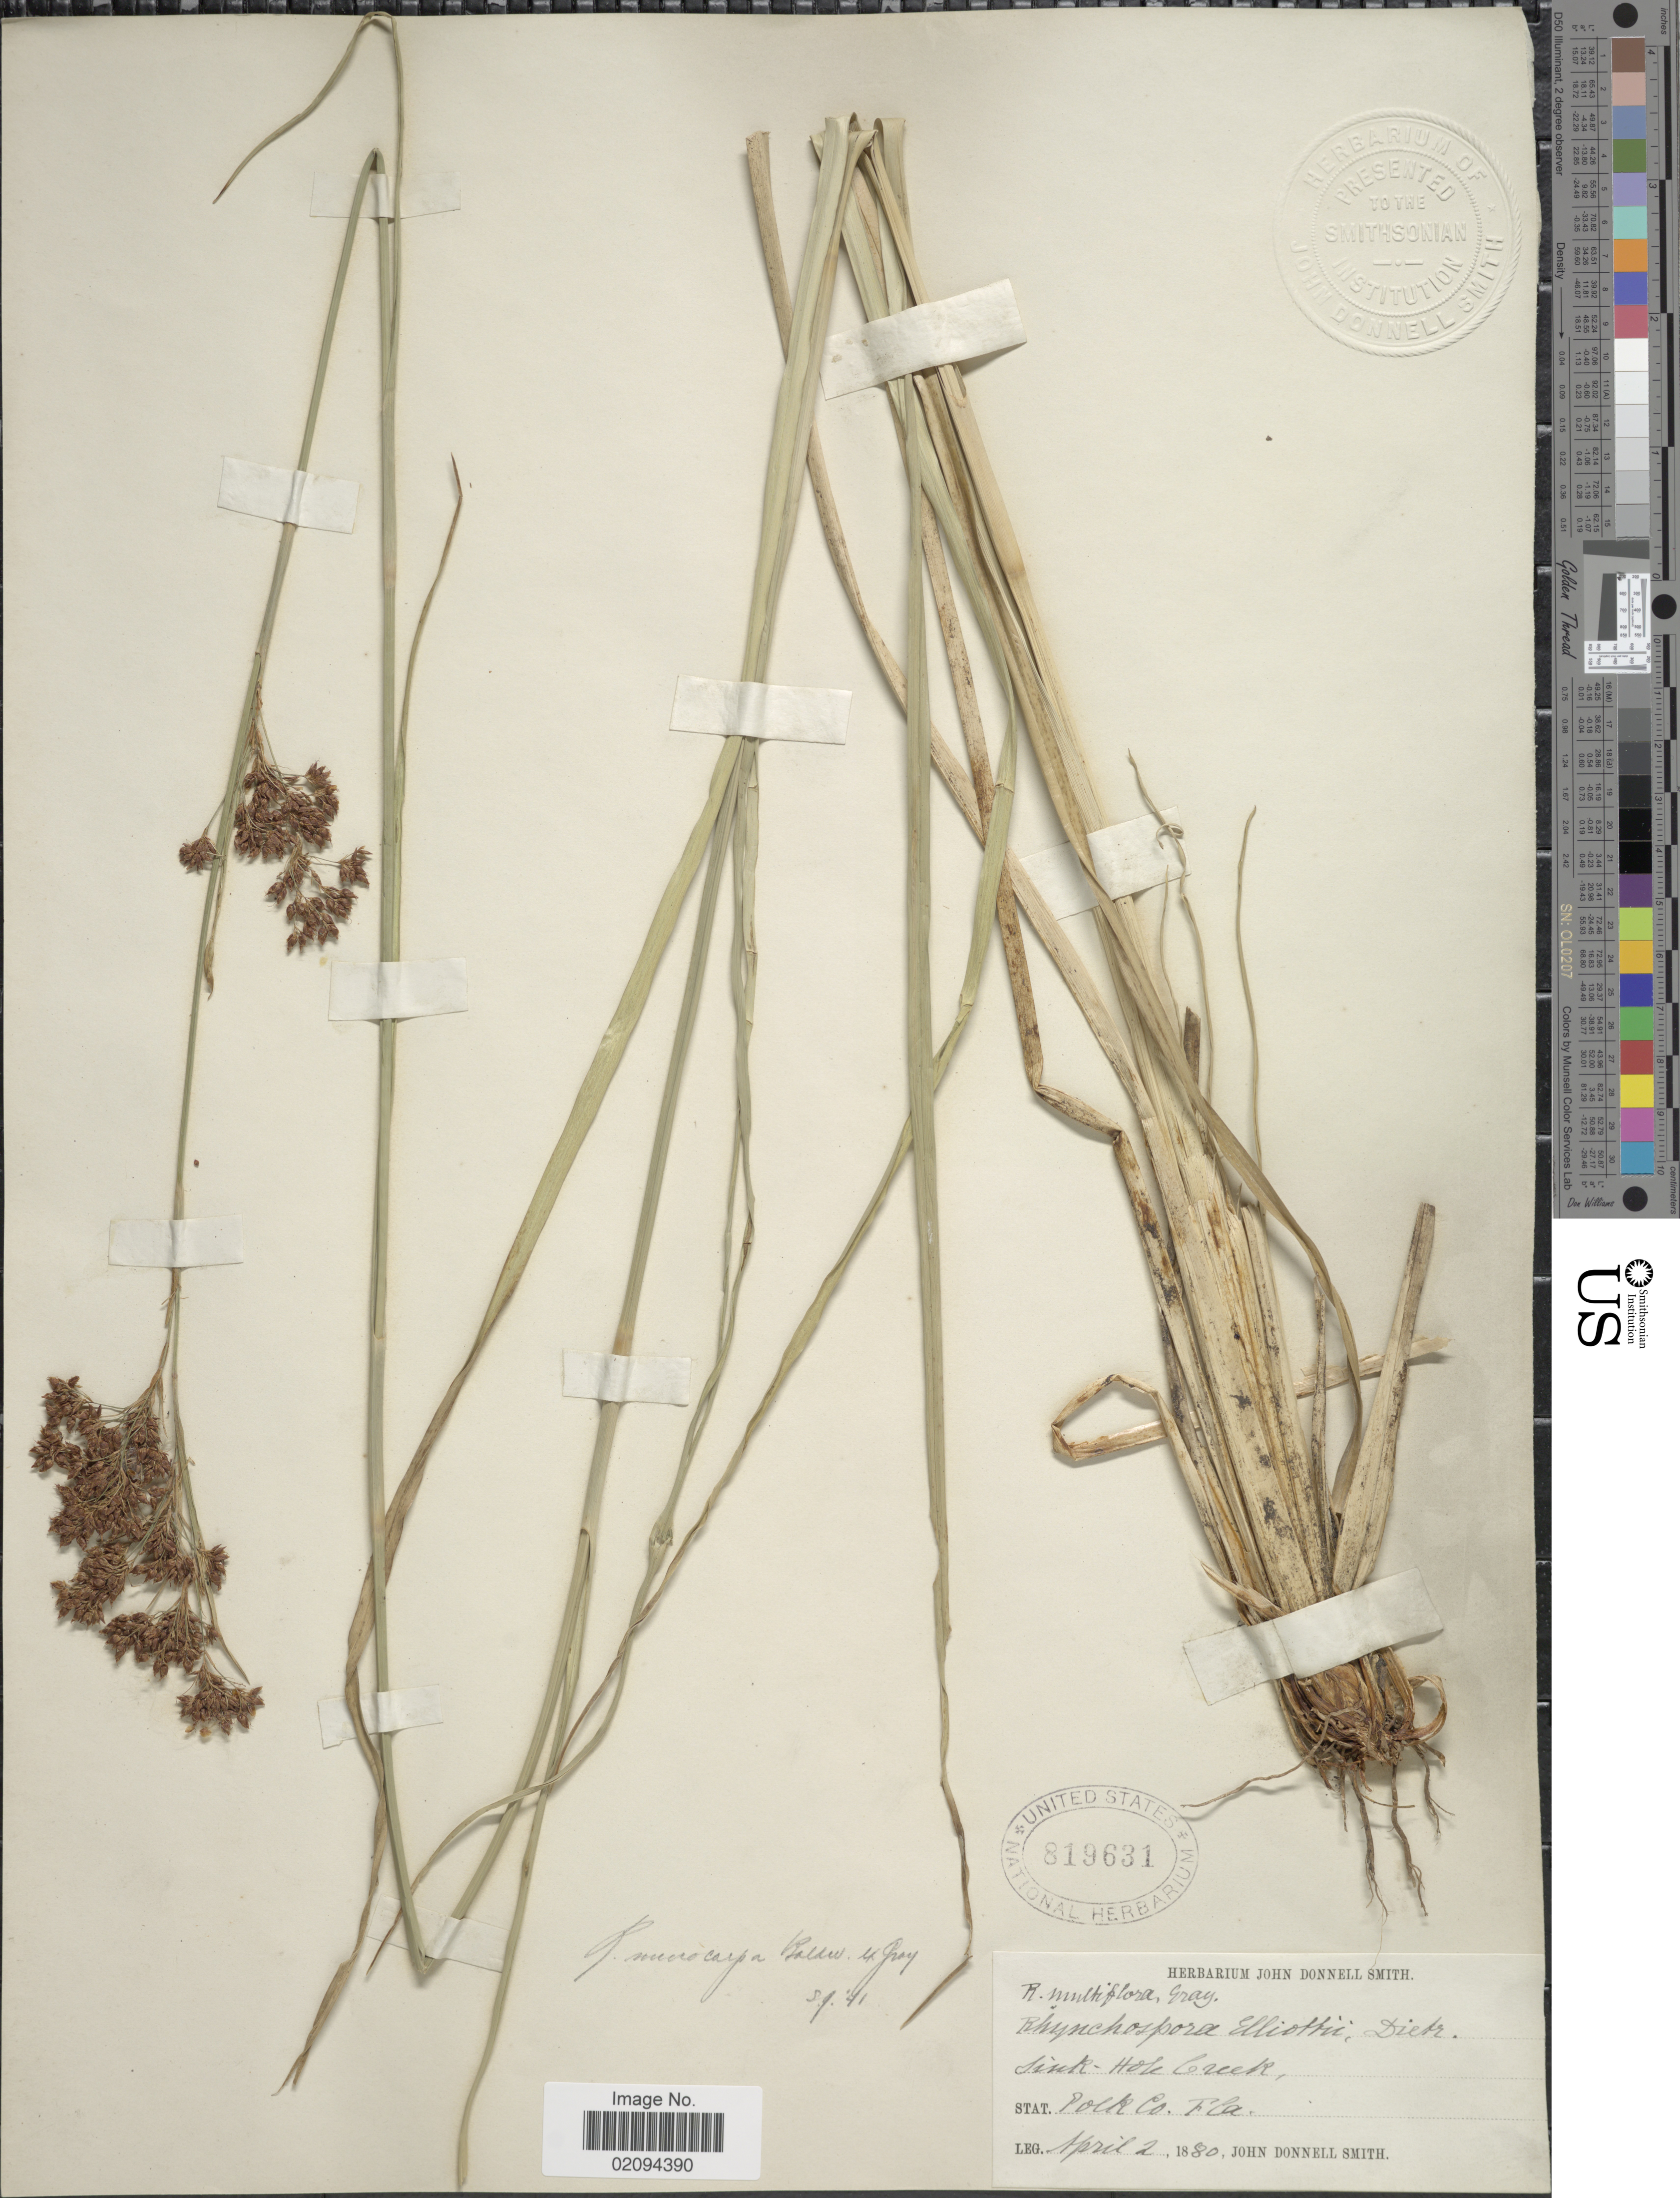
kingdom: Plantae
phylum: Tracheophyta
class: Liliopsida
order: Poales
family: Cyperaceae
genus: Rhynchospora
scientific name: Rhynchospora microcarpa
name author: Baldwin ex A. Gray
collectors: J. Donnell Smith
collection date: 1880-04-02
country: United States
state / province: Florida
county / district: Polk County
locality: Sink-Hole Creek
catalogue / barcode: US 819631